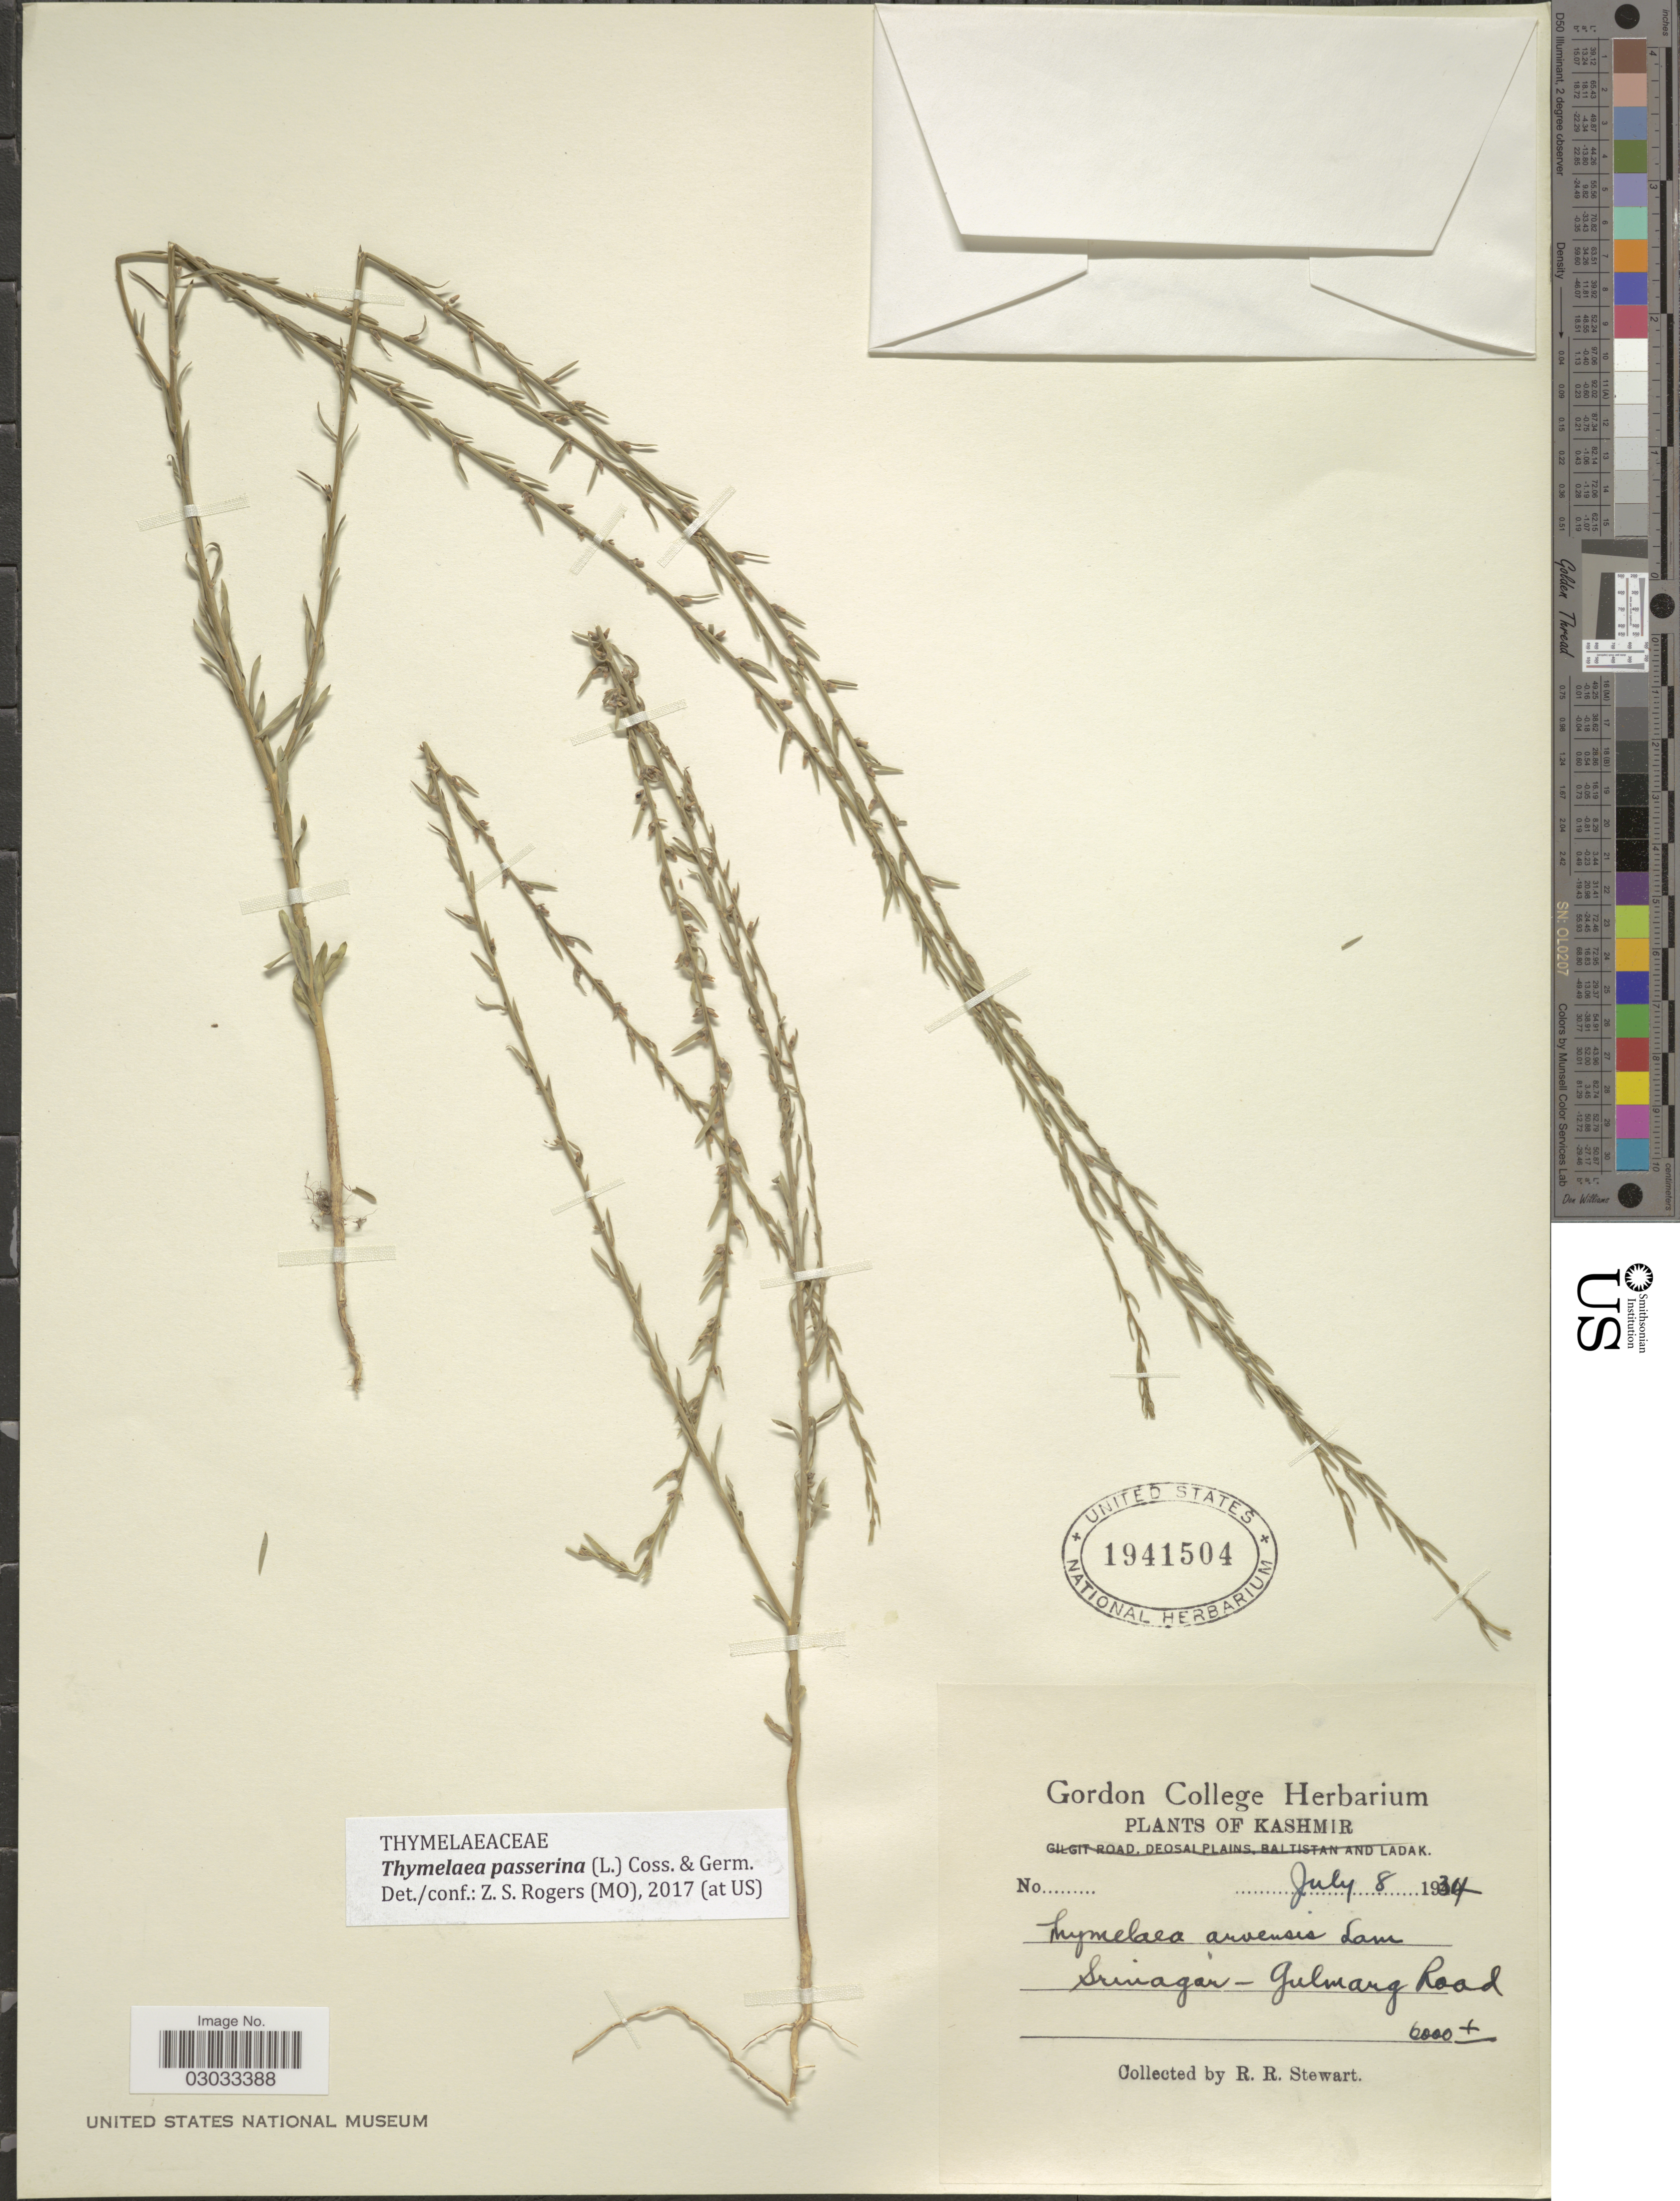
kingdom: Plantae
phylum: Tracheophyta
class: Magnoliopsida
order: Malvales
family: Thymelaeaceae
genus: Thymelaea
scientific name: Thymelaea passerina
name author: (L.) Coss. & Germ.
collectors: R. Stewart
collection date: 1934-07-08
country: India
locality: Kashmir, Srinagar - Gulmarg Road.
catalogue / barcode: US 1941504